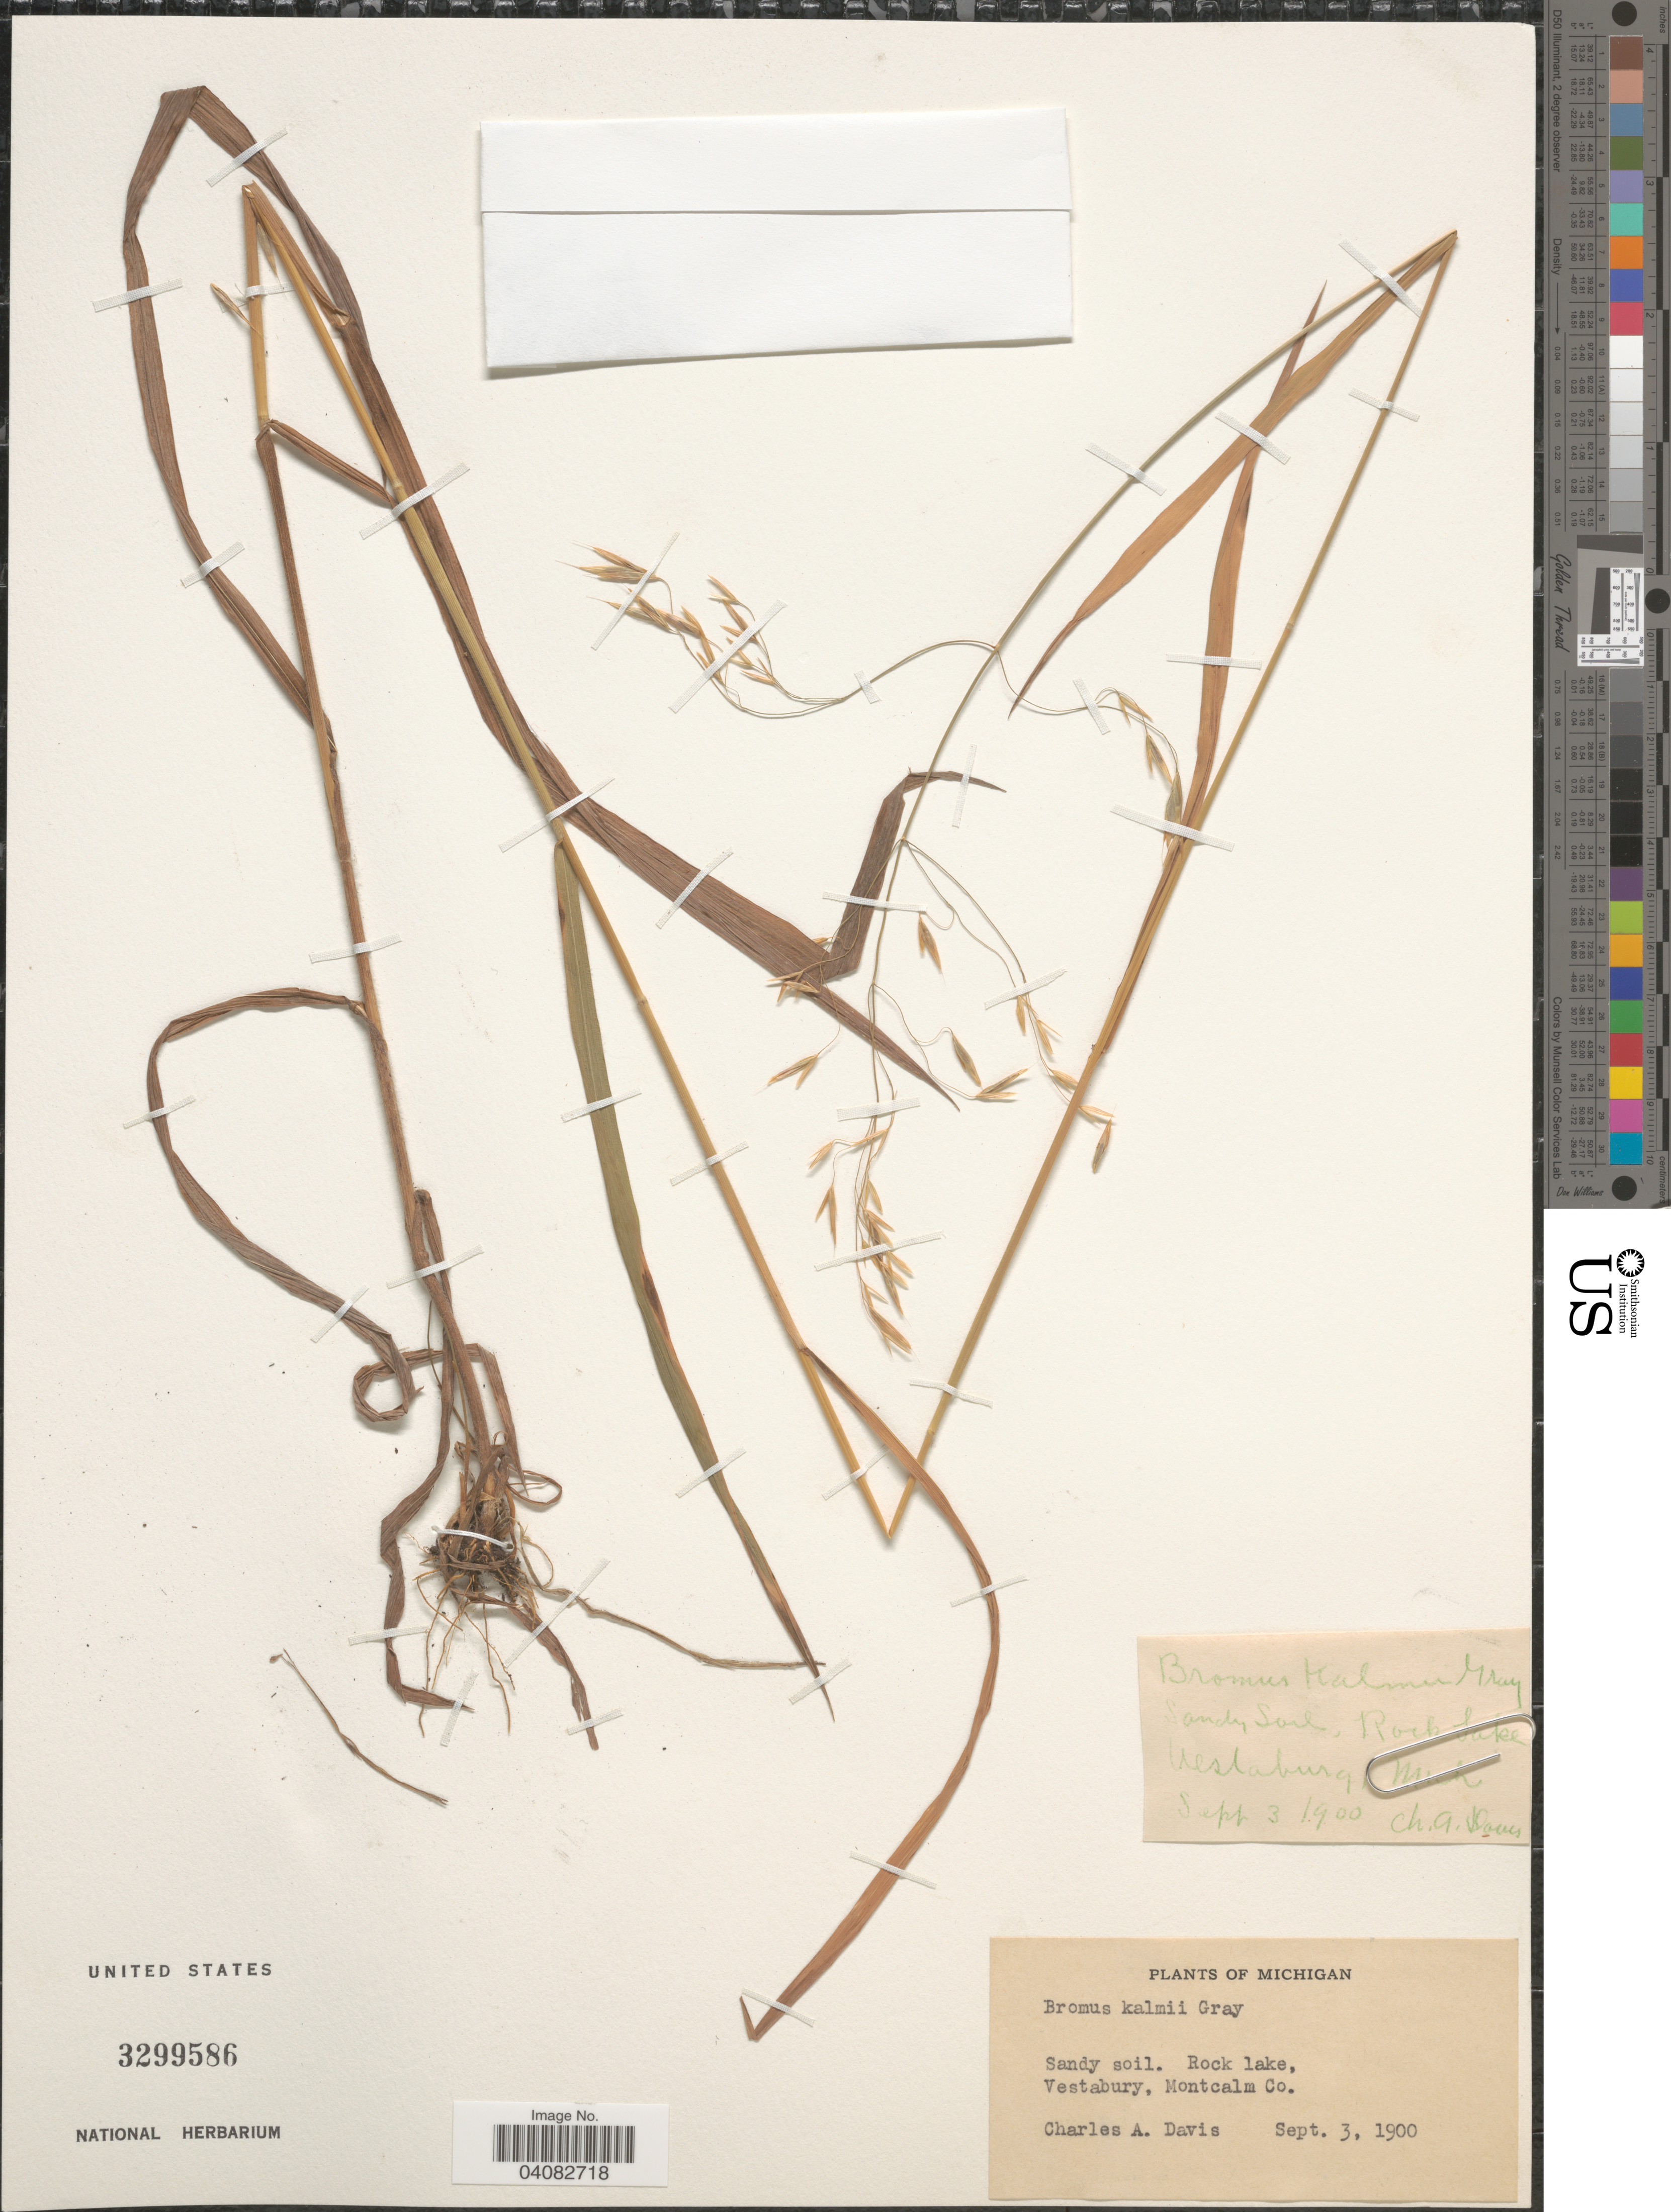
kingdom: Plantae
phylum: Tracheophyta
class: Liliopsida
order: Poales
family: Poaceae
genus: Bromus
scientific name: Bromus kalmii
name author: A. Gray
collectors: C. Davis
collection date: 1900-09-03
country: United States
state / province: Michigan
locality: Rock lake, Vestabury, Montcalm Co.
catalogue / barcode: US 3299586